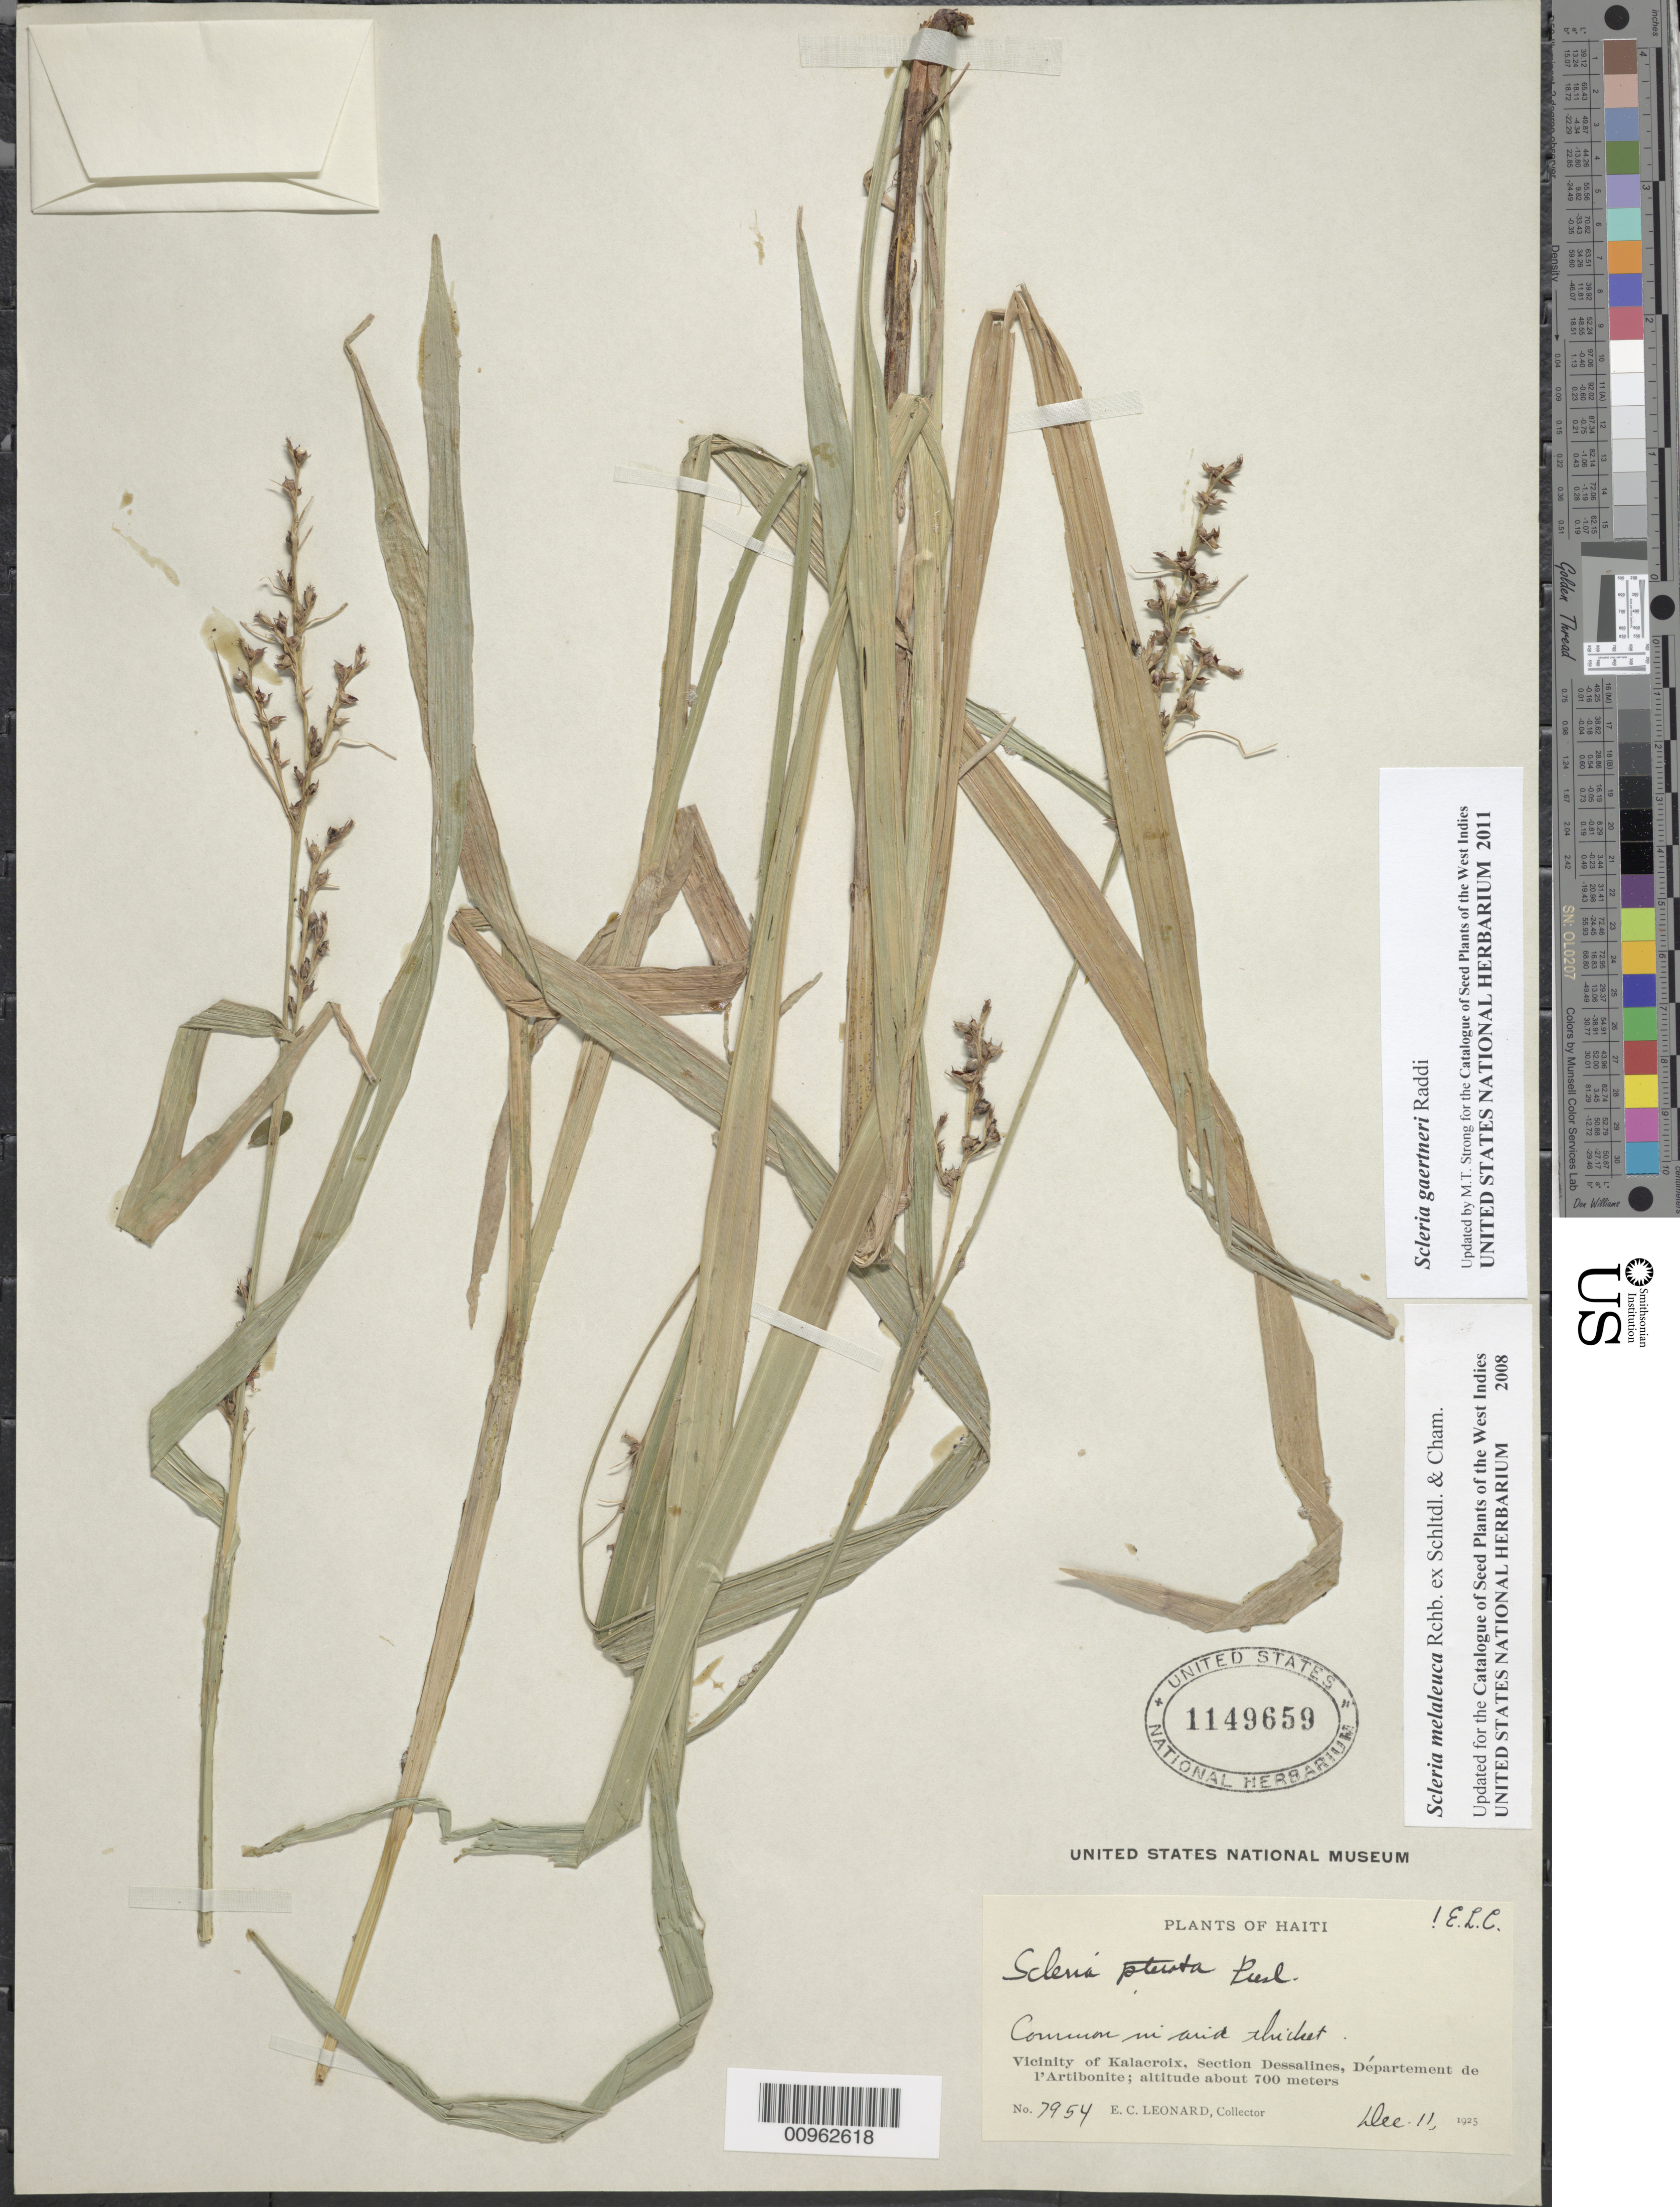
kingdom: Plantae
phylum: Tracheophyta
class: Liliopsida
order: Poales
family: Cyperaceae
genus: Scleria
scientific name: Scleria gaertneri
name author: Raddi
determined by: Strong, M. T., (US), Smithsonian Institution - National Museum of Natural History (UNITED STATES)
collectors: E. C. Leonard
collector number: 7954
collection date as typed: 11 Dec 1925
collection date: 1925-12-11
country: Haiti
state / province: Artibonite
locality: Vicinity of Kalacroix, Section Dessalines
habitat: In arid thicket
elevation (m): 700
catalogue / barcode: US 1149659